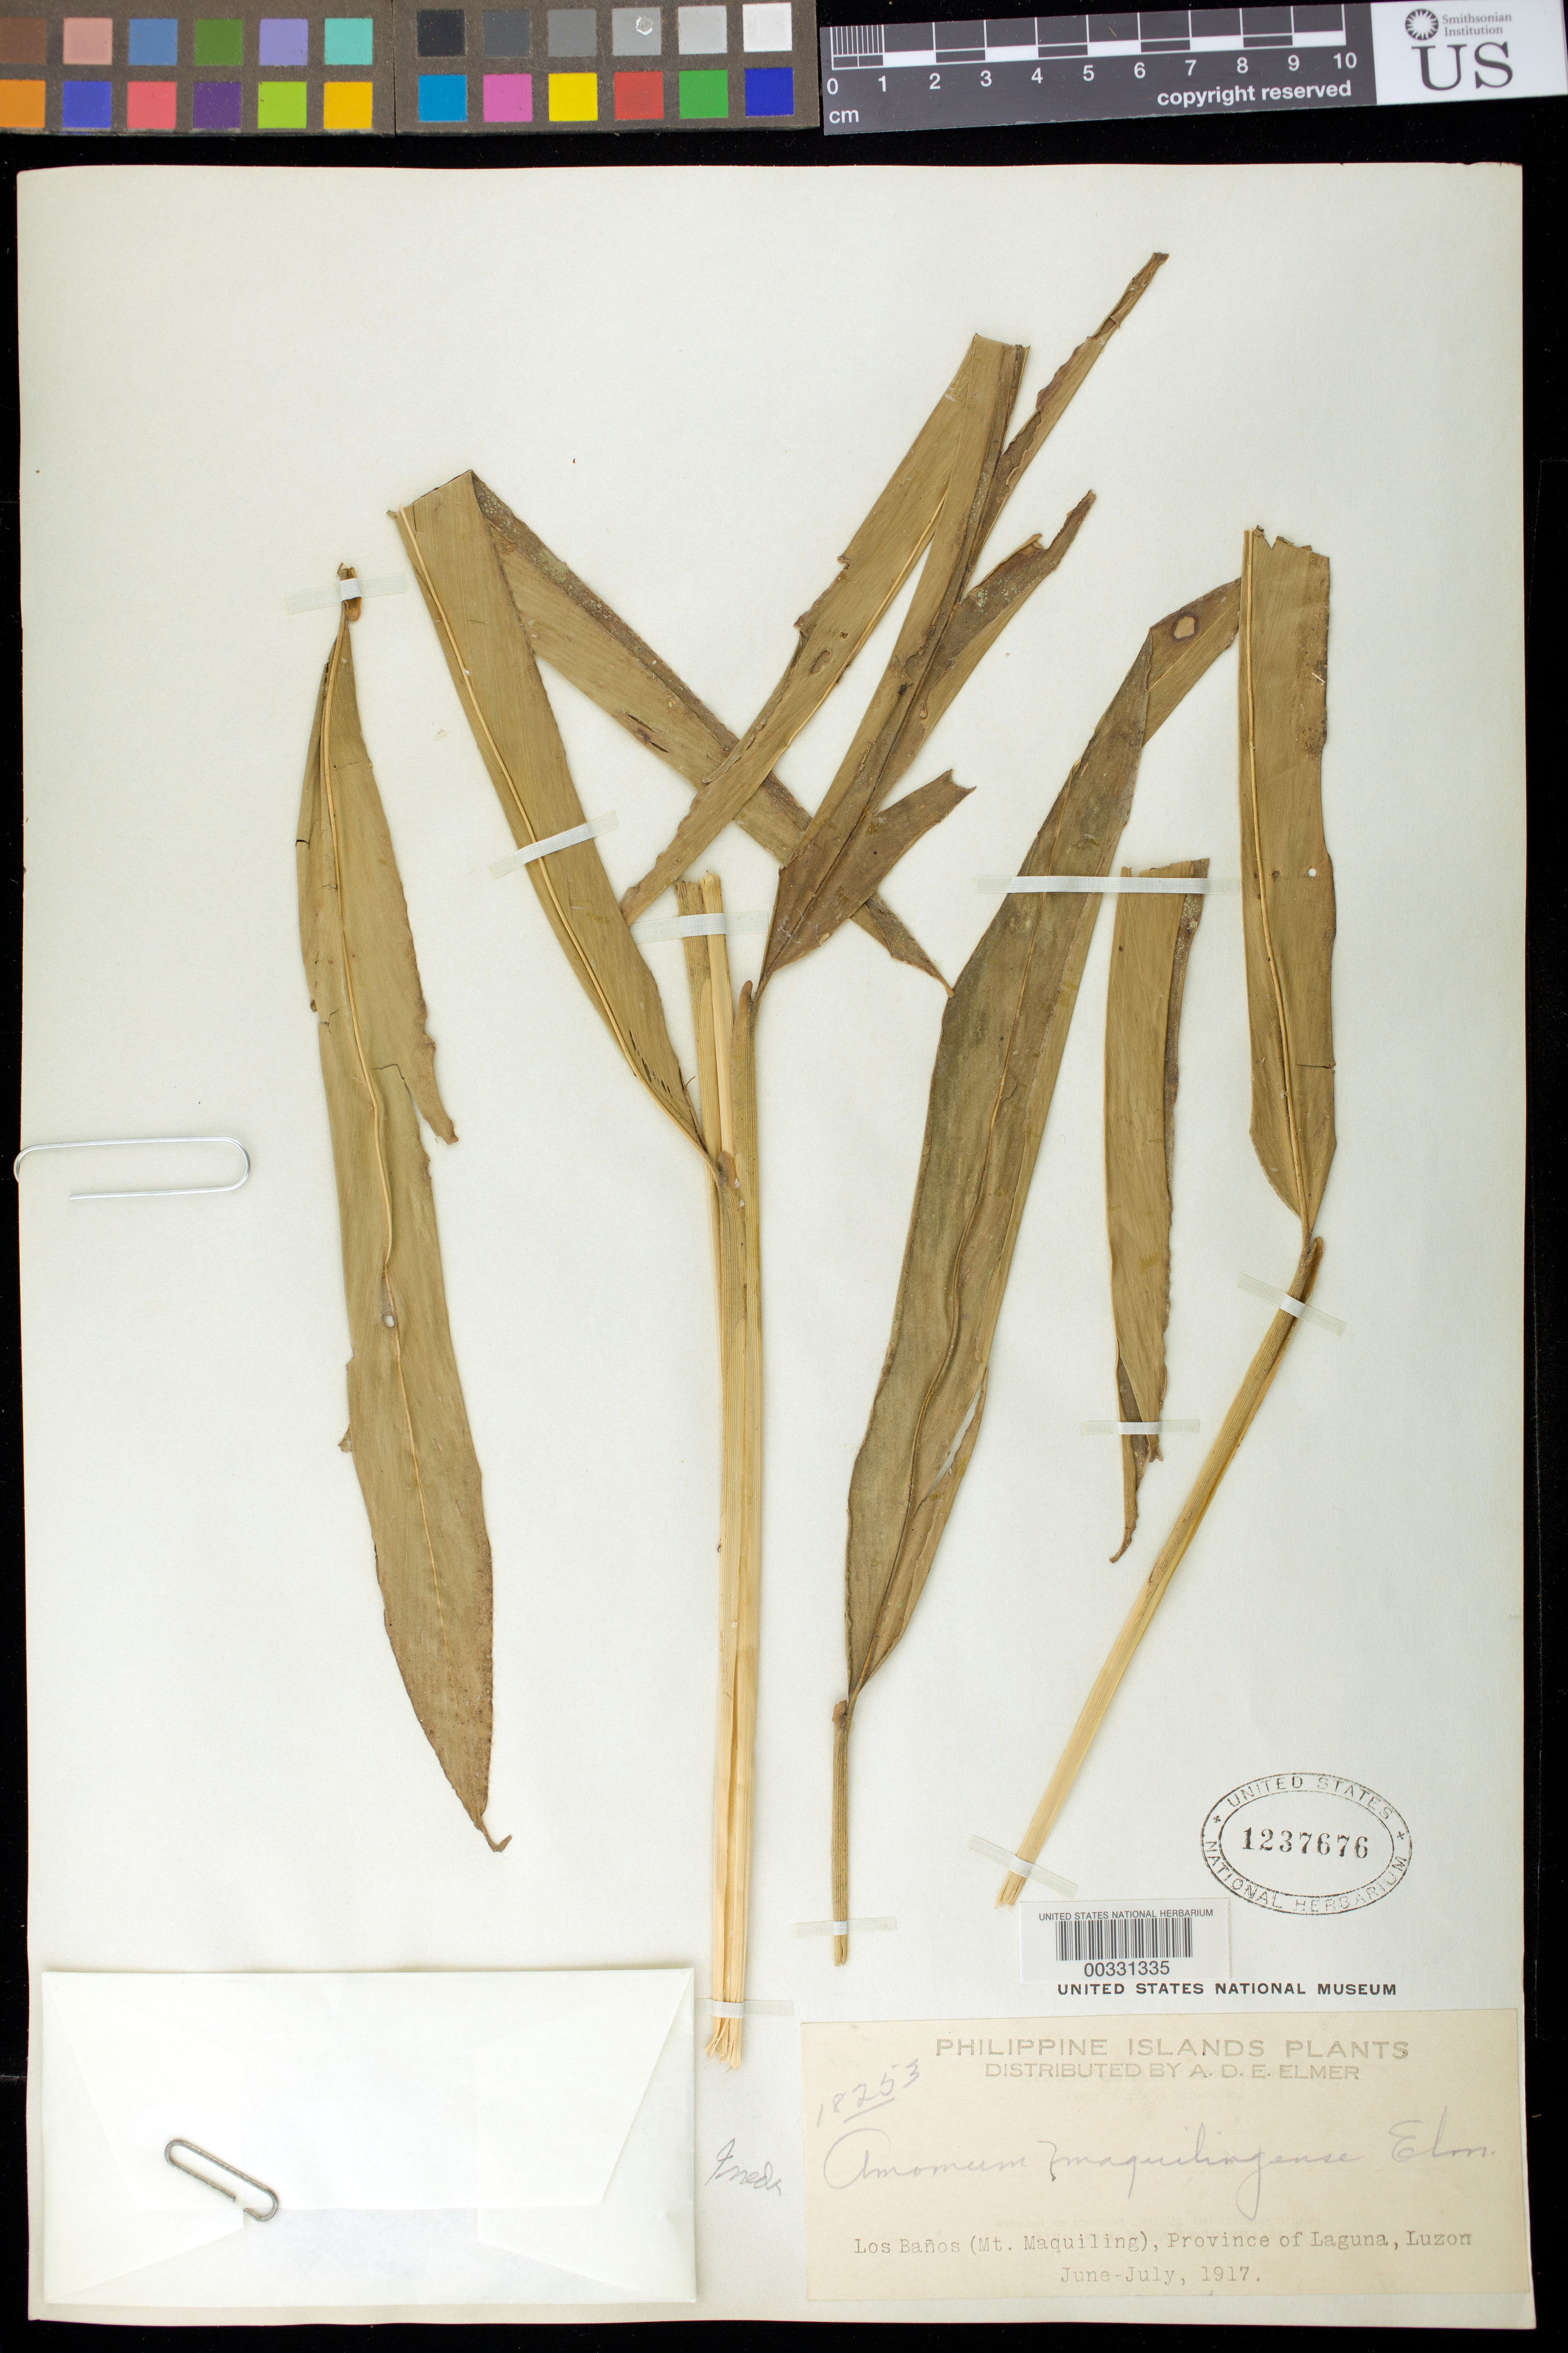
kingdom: Plantae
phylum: Tracheophyta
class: Liliopsida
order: Zingiberales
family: Zingiberaceae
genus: Amomum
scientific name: Amomum sp.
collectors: A. D. E. Elmer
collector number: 18253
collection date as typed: Jun 1917 to -- Jul 1917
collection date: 1917-06/1917-07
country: Philippines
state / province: Calabarzon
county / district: Laguna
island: Luzon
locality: Los banos (mt maquiling)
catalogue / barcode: US 1237676